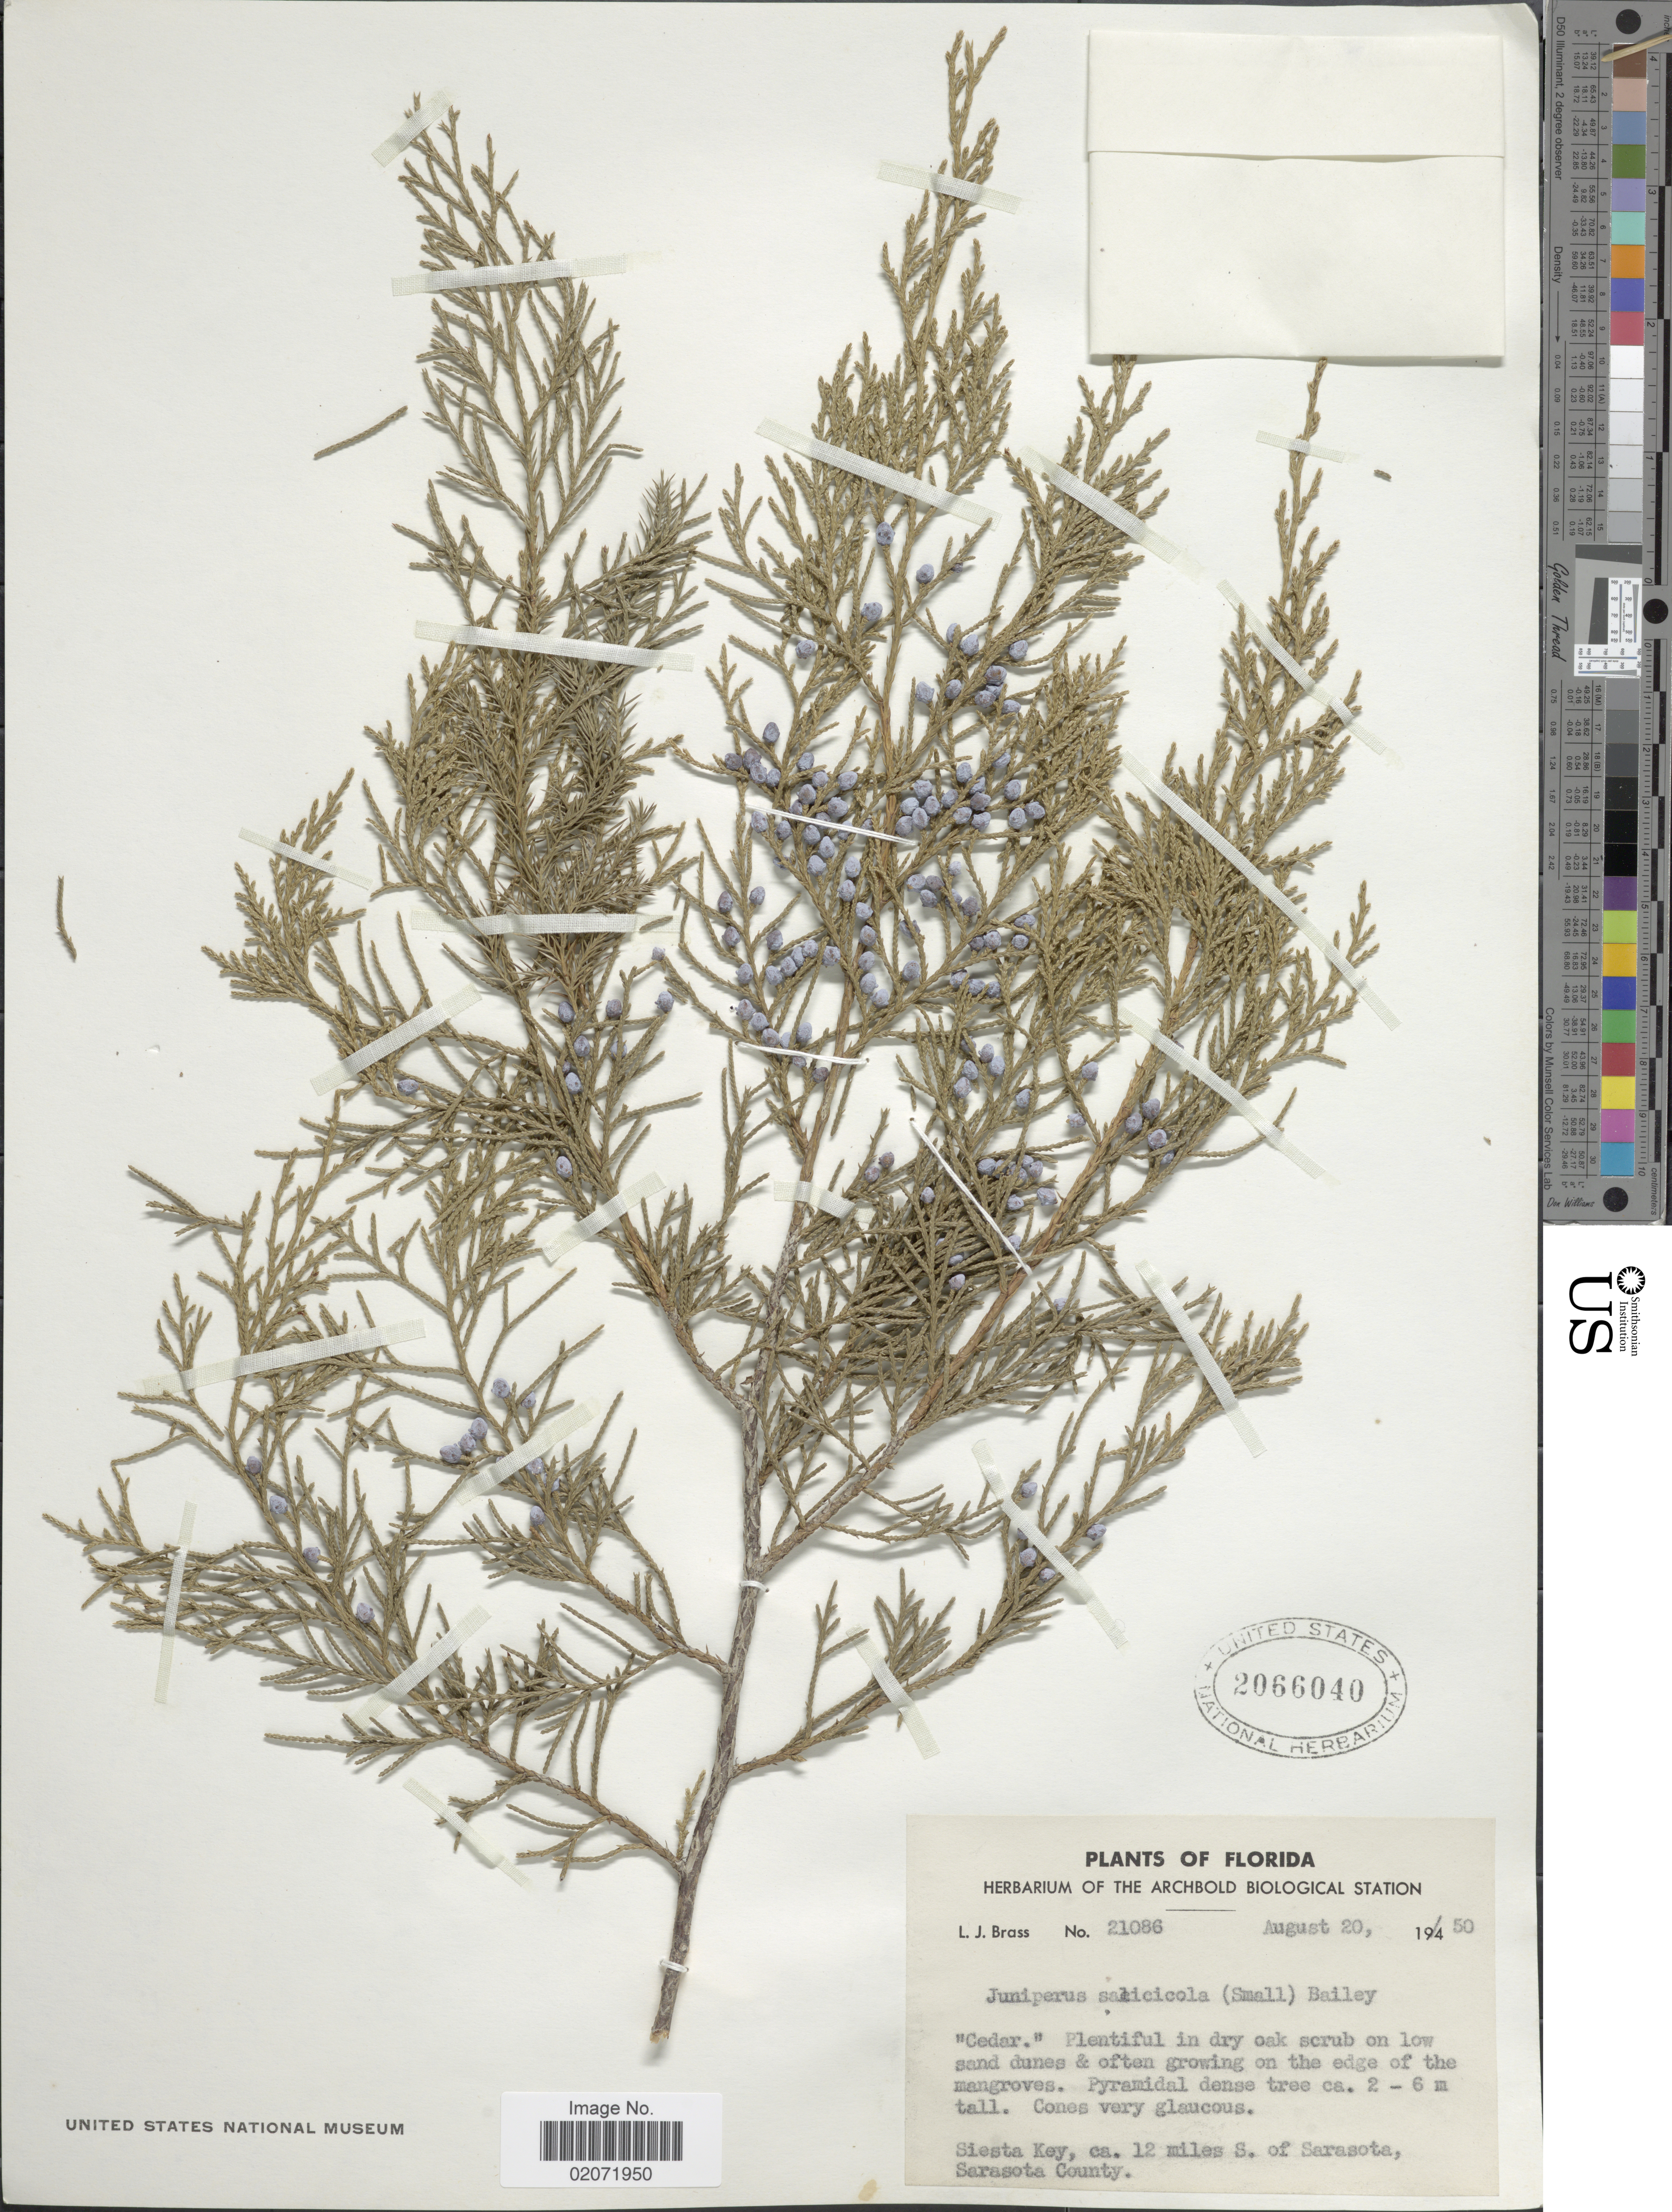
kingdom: Plantae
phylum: Tracheophyta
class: Pinopsida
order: Pinales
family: Cupressaceae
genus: Juniperus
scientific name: Juniperus silicicola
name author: (Small) L.H. Bailey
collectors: L. J. Brass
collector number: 21086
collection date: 1950-08-20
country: United States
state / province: Florida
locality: Siesta Key, ca. 12 miles S. of Sarasota, Sarasota County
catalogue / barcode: US 2066040